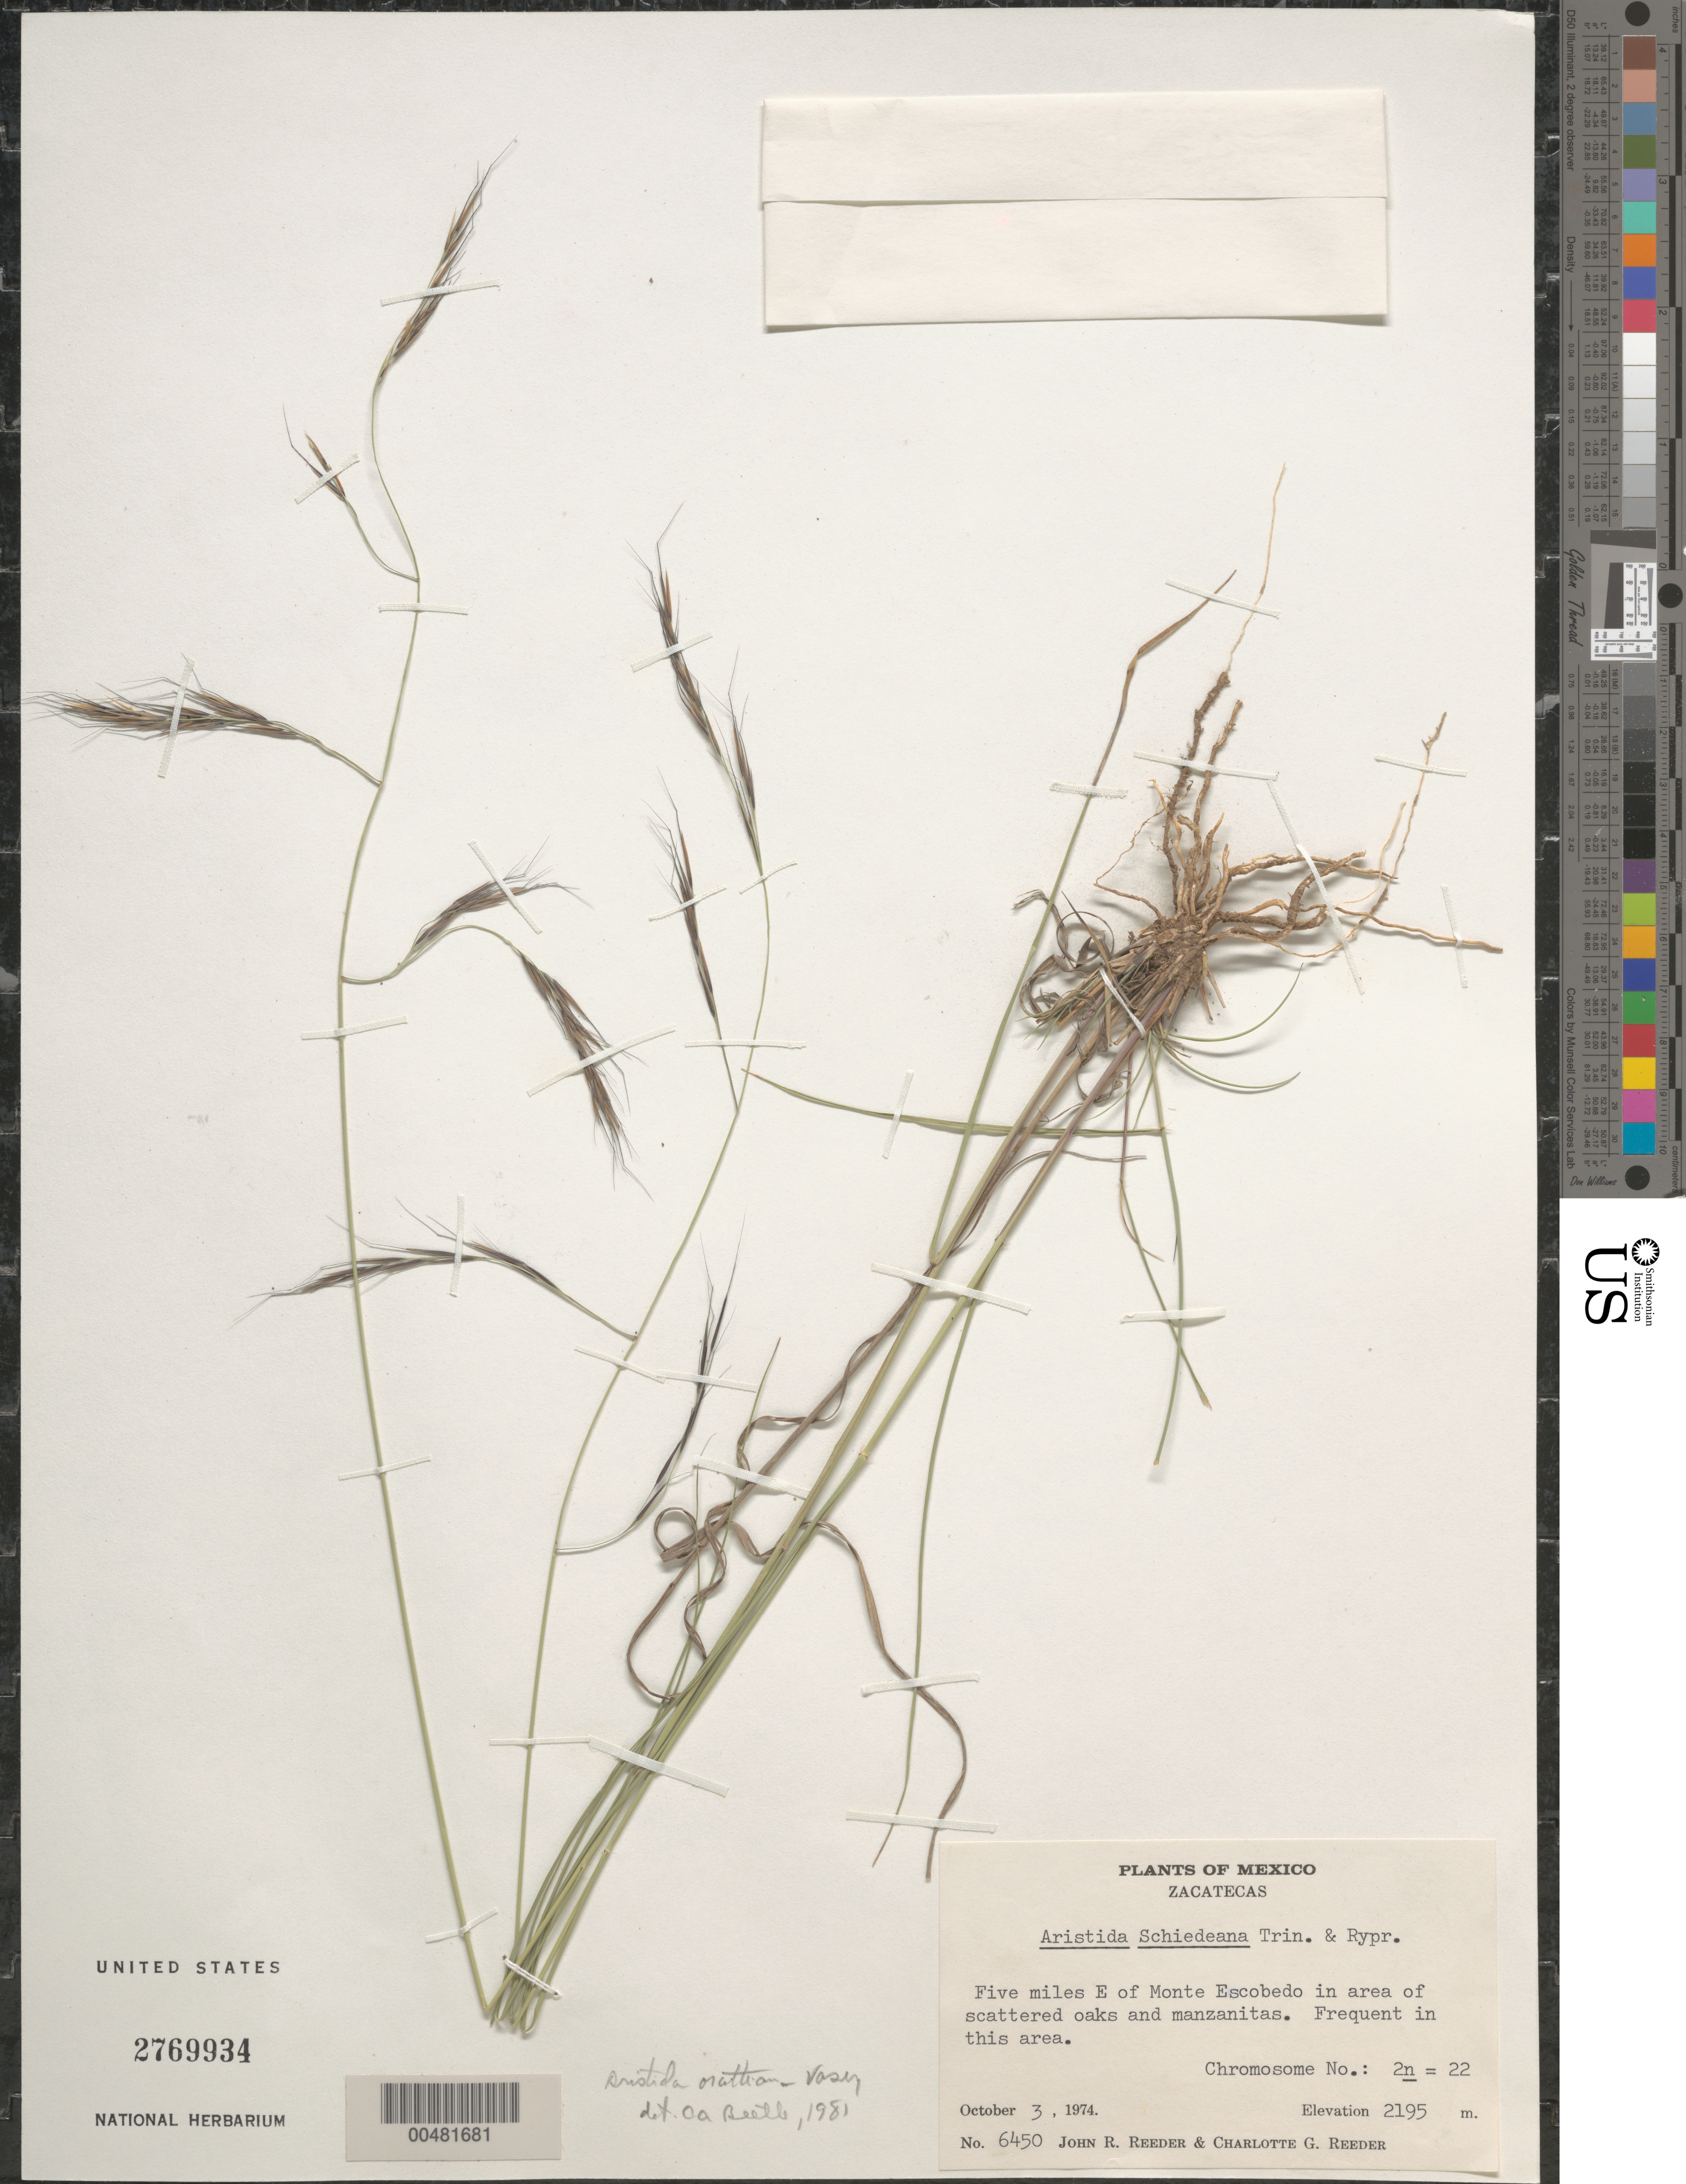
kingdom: Plantae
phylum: Tracheophyta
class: Liliopsida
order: Poales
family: Poaceae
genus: Aristida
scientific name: Aristida orcuttiana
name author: Vasey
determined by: Beetle, Alan A.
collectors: J. R. Reeder & C. G. Reeder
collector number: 6450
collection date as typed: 3 Oct 1974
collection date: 1974-10-03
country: Mexico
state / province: Zacatecas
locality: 5 mi E of Monte Escobedo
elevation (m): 2195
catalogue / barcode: US 2769934